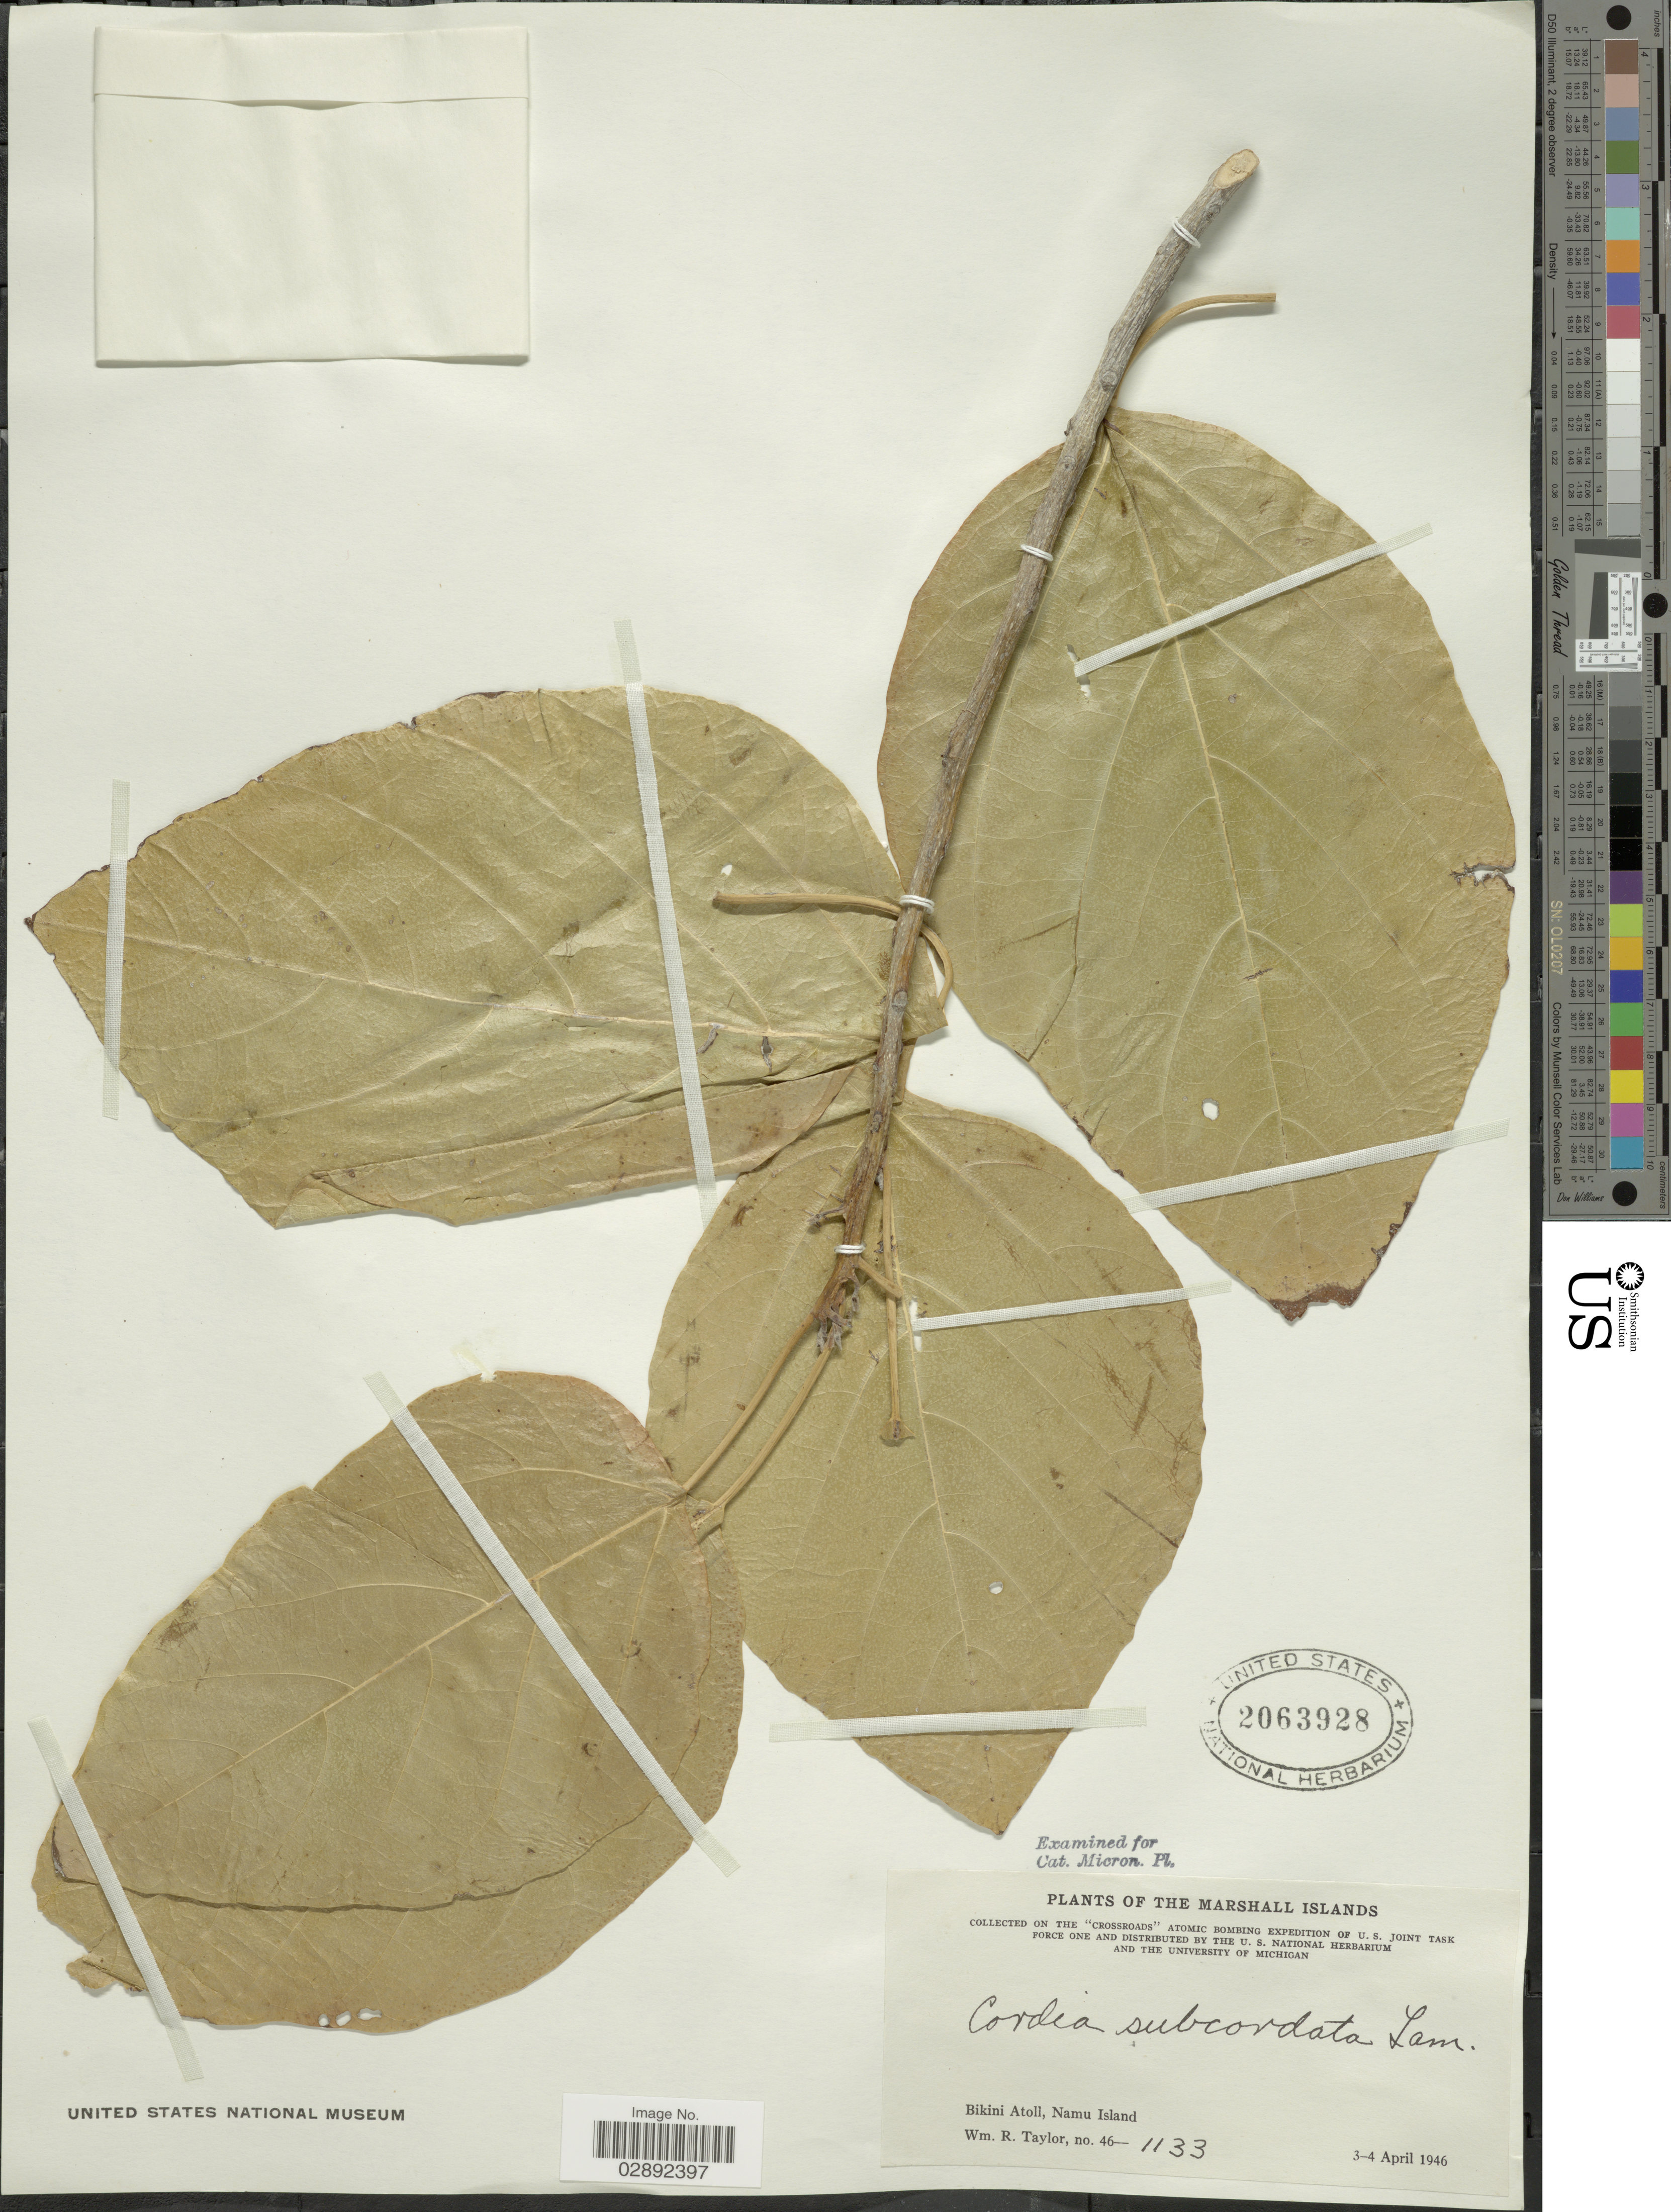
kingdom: Plantae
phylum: Tracheophyta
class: Magnoliopsida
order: Boraginales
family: Cordiaceae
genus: Cordia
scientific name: Cordia subcordata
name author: Lam.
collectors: W. R. Taylor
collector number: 46-1133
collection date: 1946-04-03/1946-04-04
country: Marshall Islands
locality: Bikini Atoll, Namu Island.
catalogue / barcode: US 2063928